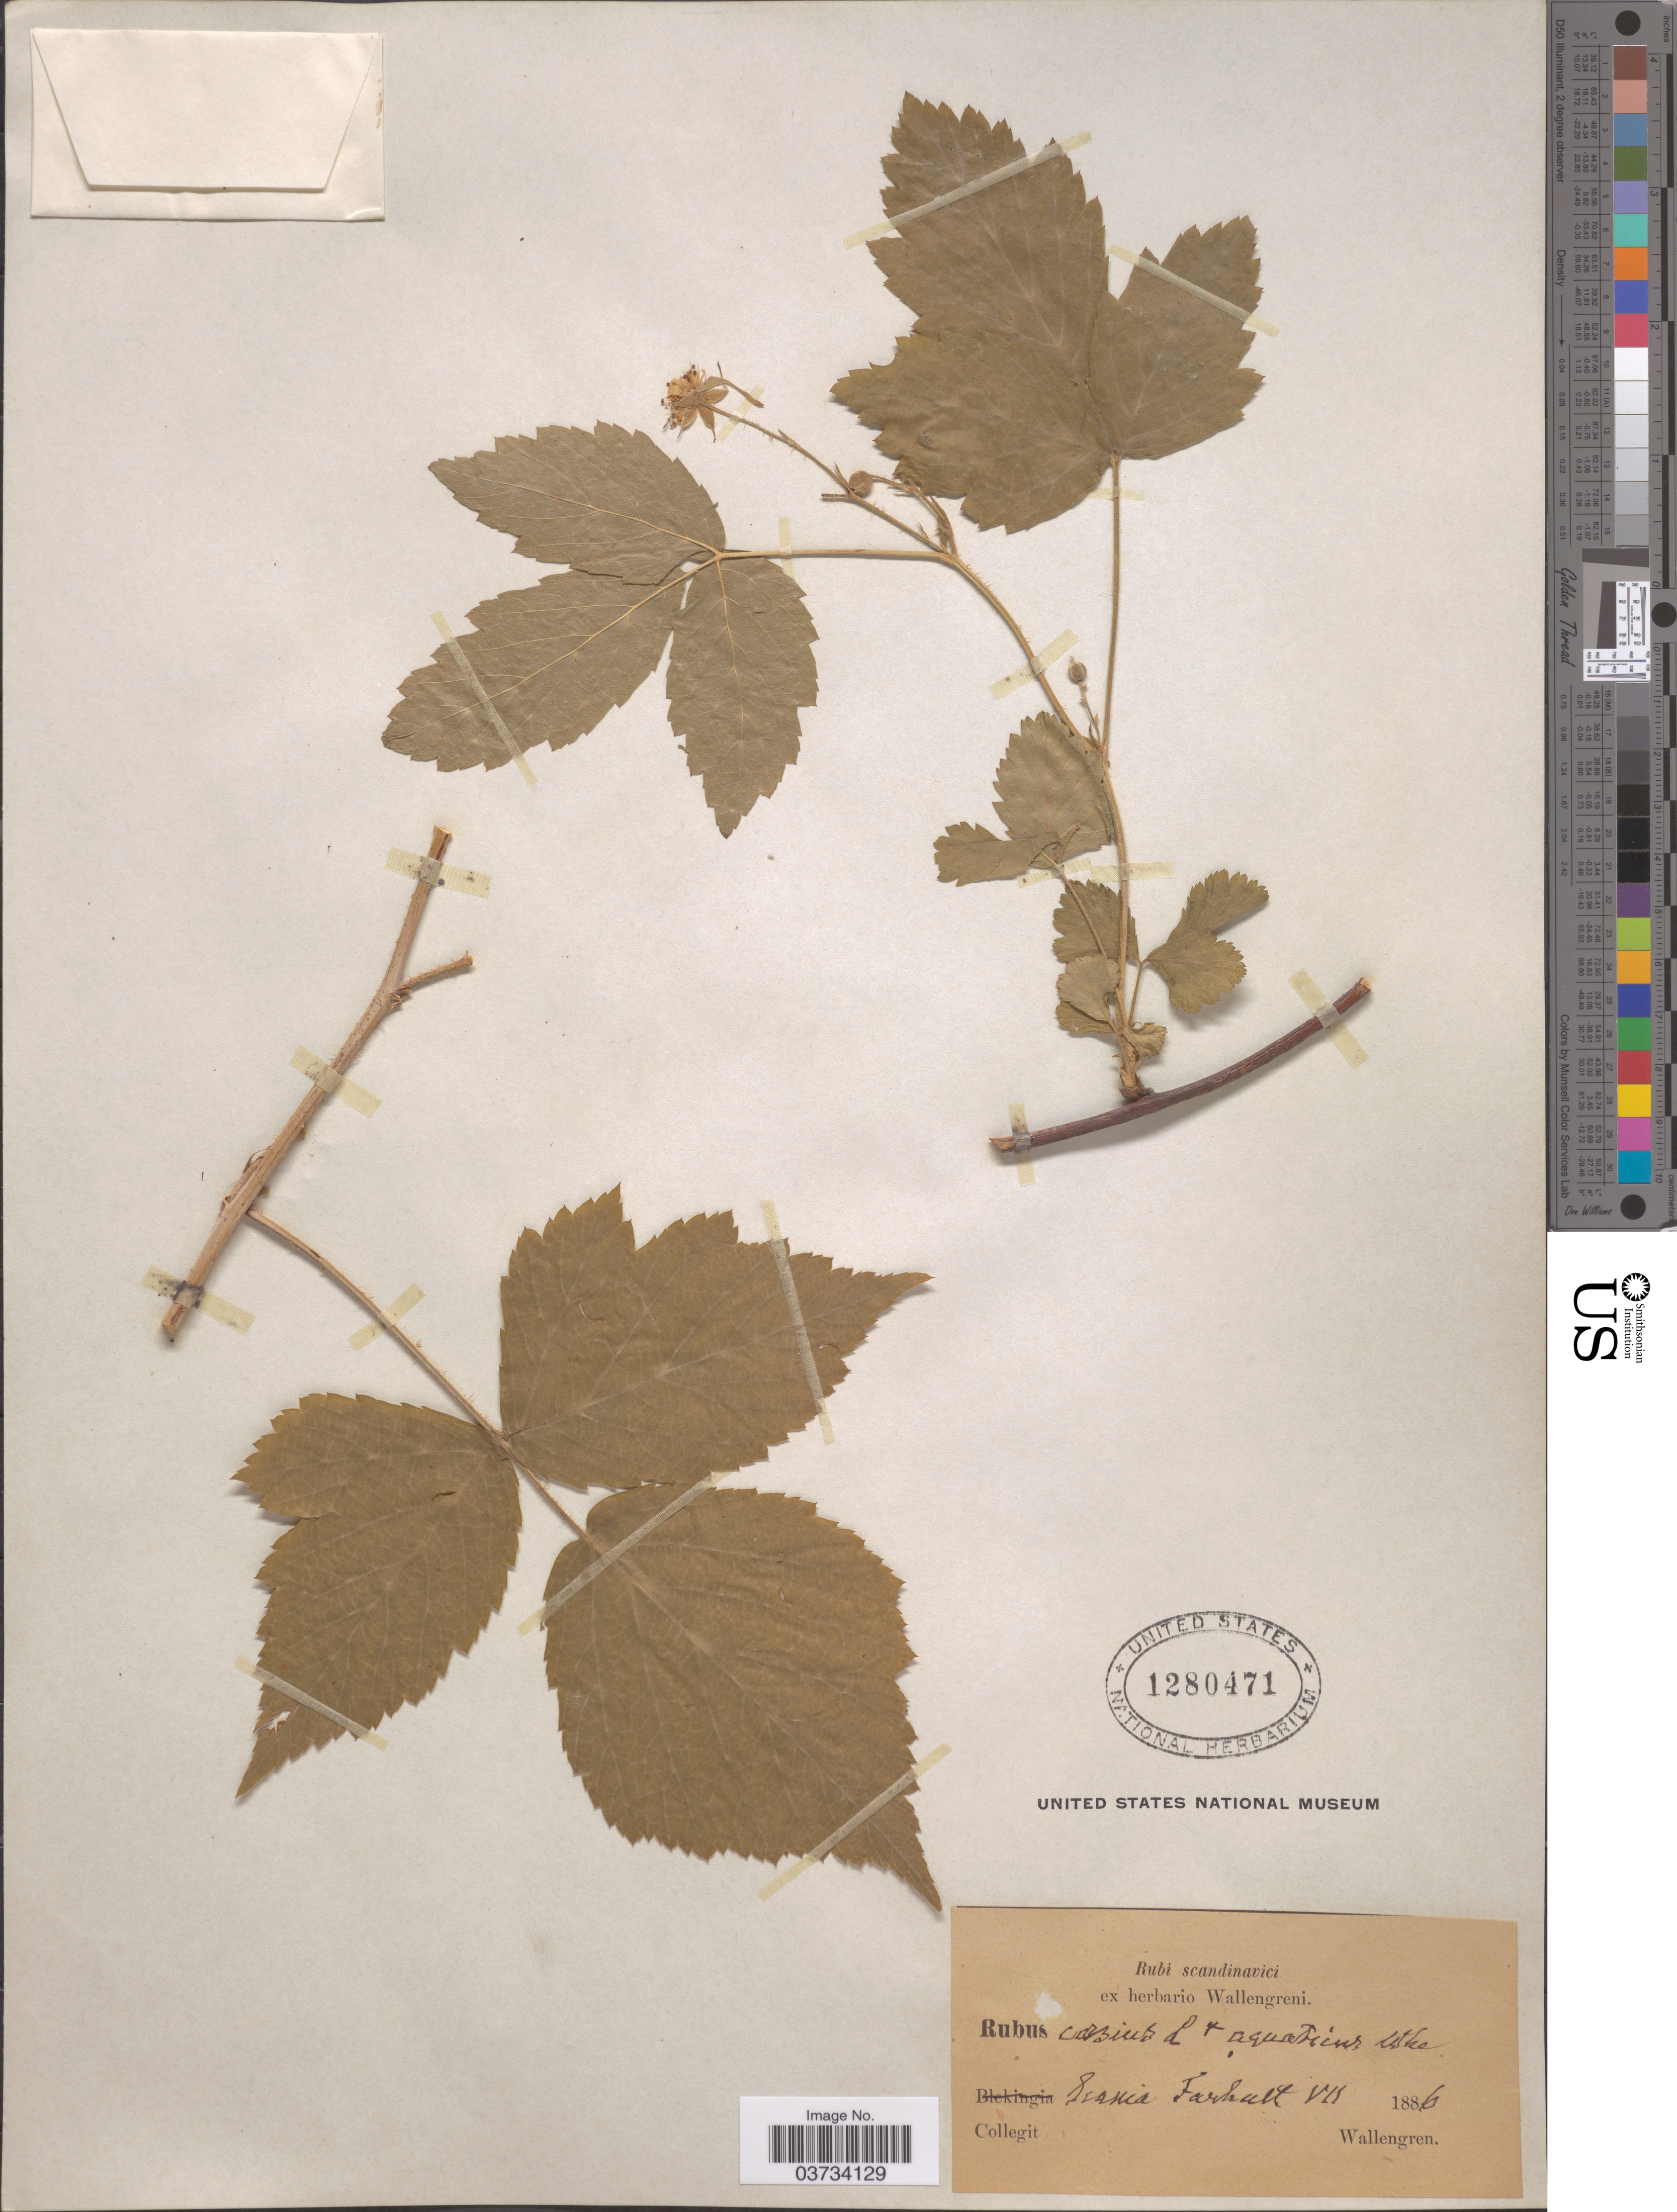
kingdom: Plantae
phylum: Tracheophyta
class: Magnoliopsida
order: Rosales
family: Rosaceae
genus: Rubus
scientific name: Rubus caesius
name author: L.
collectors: Wallengren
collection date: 1886-07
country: Sweden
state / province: Skåne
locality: Scania Farhult.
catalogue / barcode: US 1280471